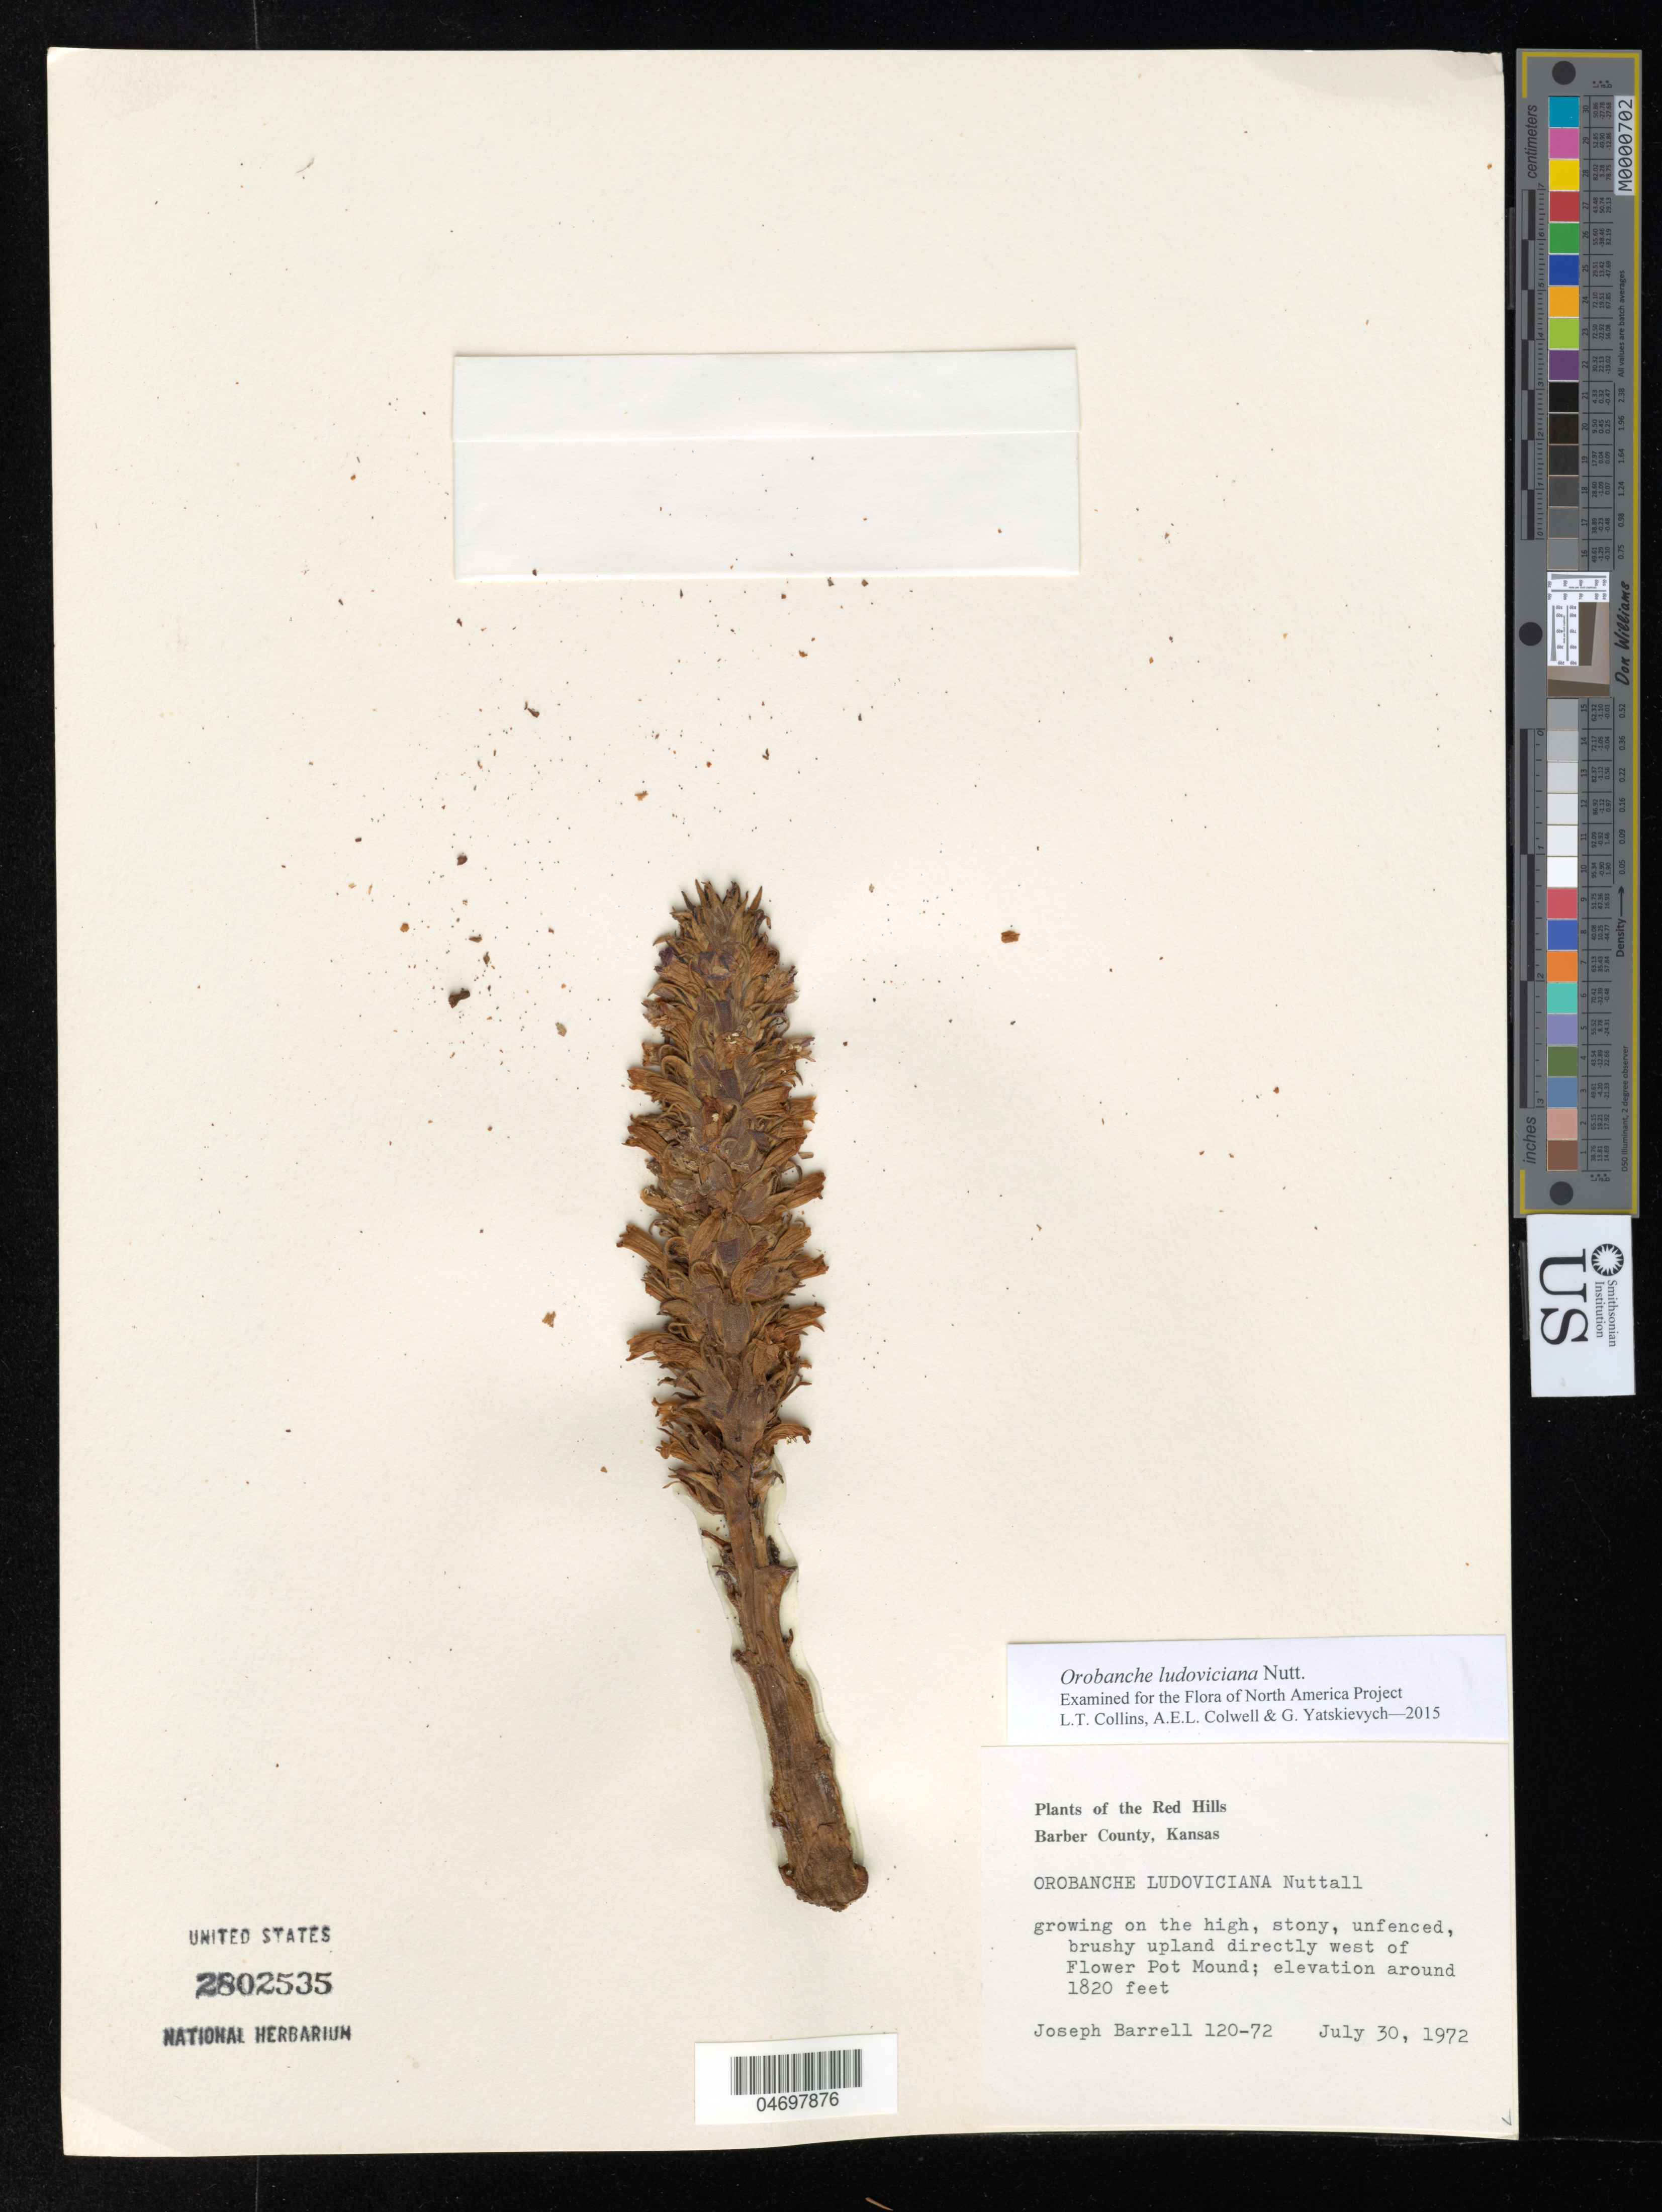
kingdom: Plantae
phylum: Tracheophyta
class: Magnoliopsida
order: Lamiales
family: Orobanchaceae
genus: Orobanche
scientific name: Orobanche ludoviciana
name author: Nutt.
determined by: Collins, L. T.; Colwell, A. E.; Yatskievych, G. A.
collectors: J. Barrell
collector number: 120-72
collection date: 1972-07-30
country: United States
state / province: Kansas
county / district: Barber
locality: W of Flower Pot Mound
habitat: Growing on the high, stony, unfenced brushy upland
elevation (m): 555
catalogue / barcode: US 2802535